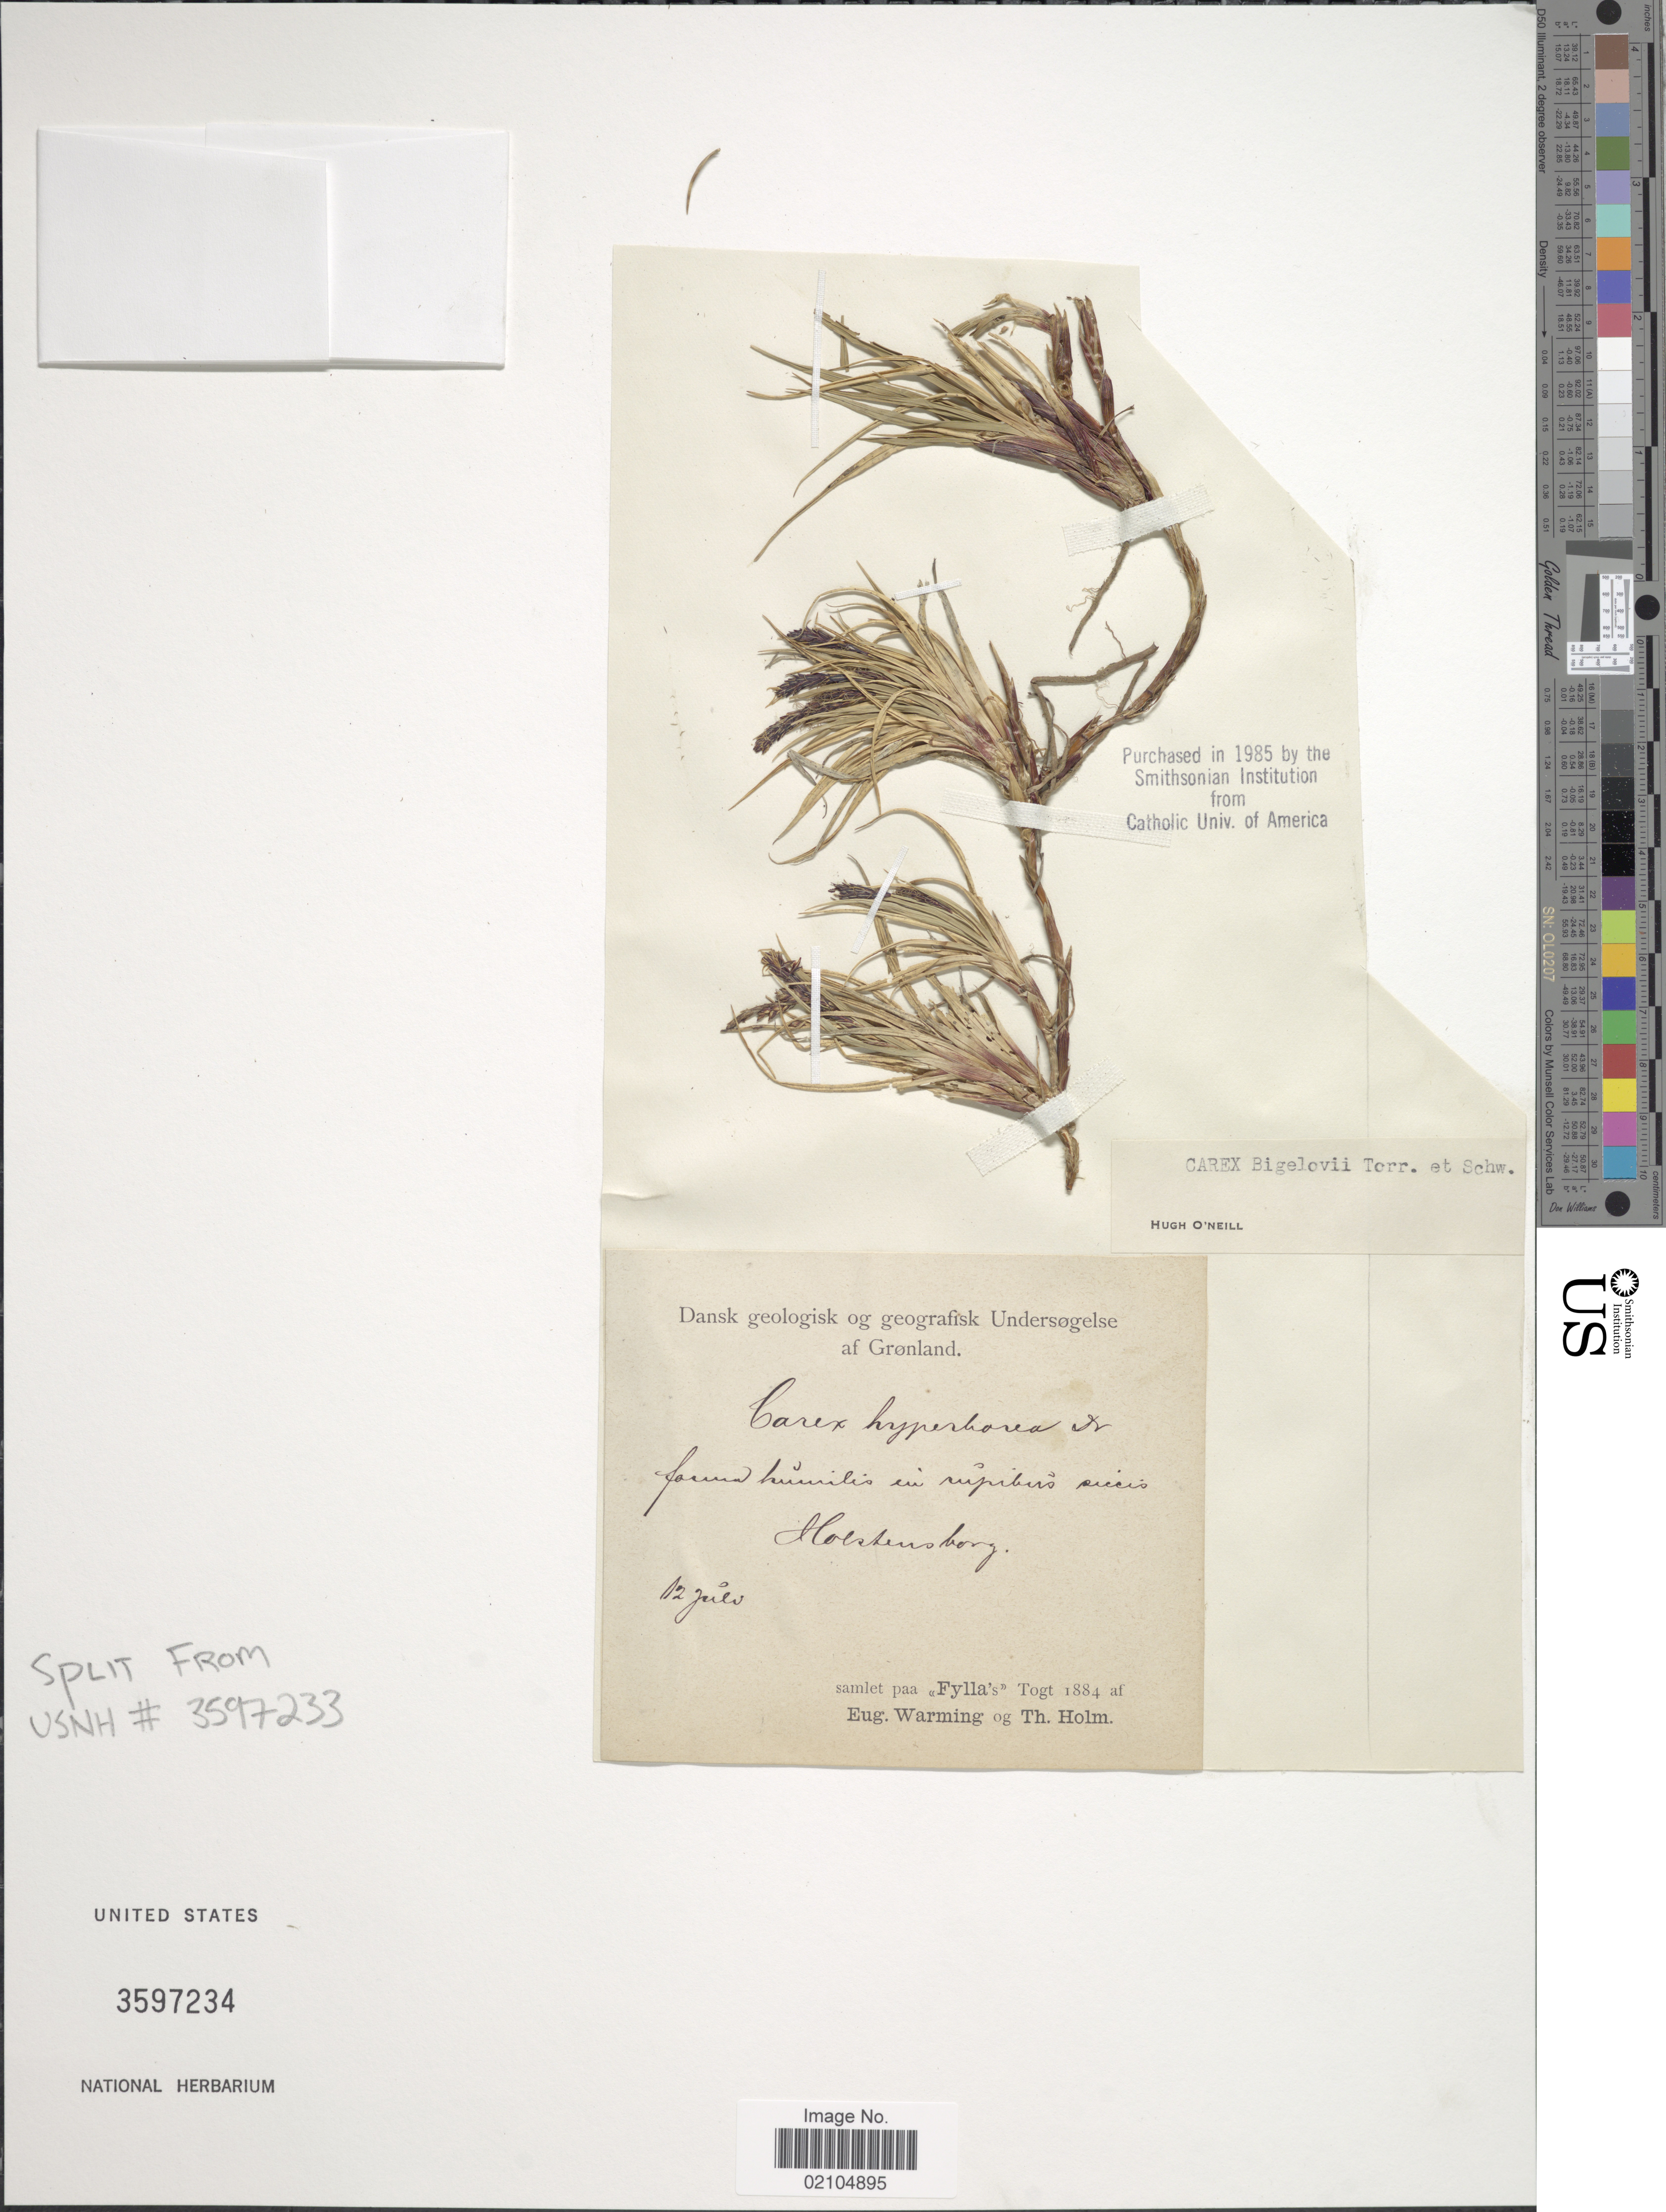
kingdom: Plantae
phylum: Tracheophyta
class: Liliopsida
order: Poales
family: Cyperaceae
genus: Carex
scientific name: Carex bigelowii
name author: Torr. ex Schwein.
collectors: E. Warming & T. Holm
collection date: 1884-07-12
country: Greenland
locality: Grønland, Holsteinsborg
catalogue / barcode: US 3597234